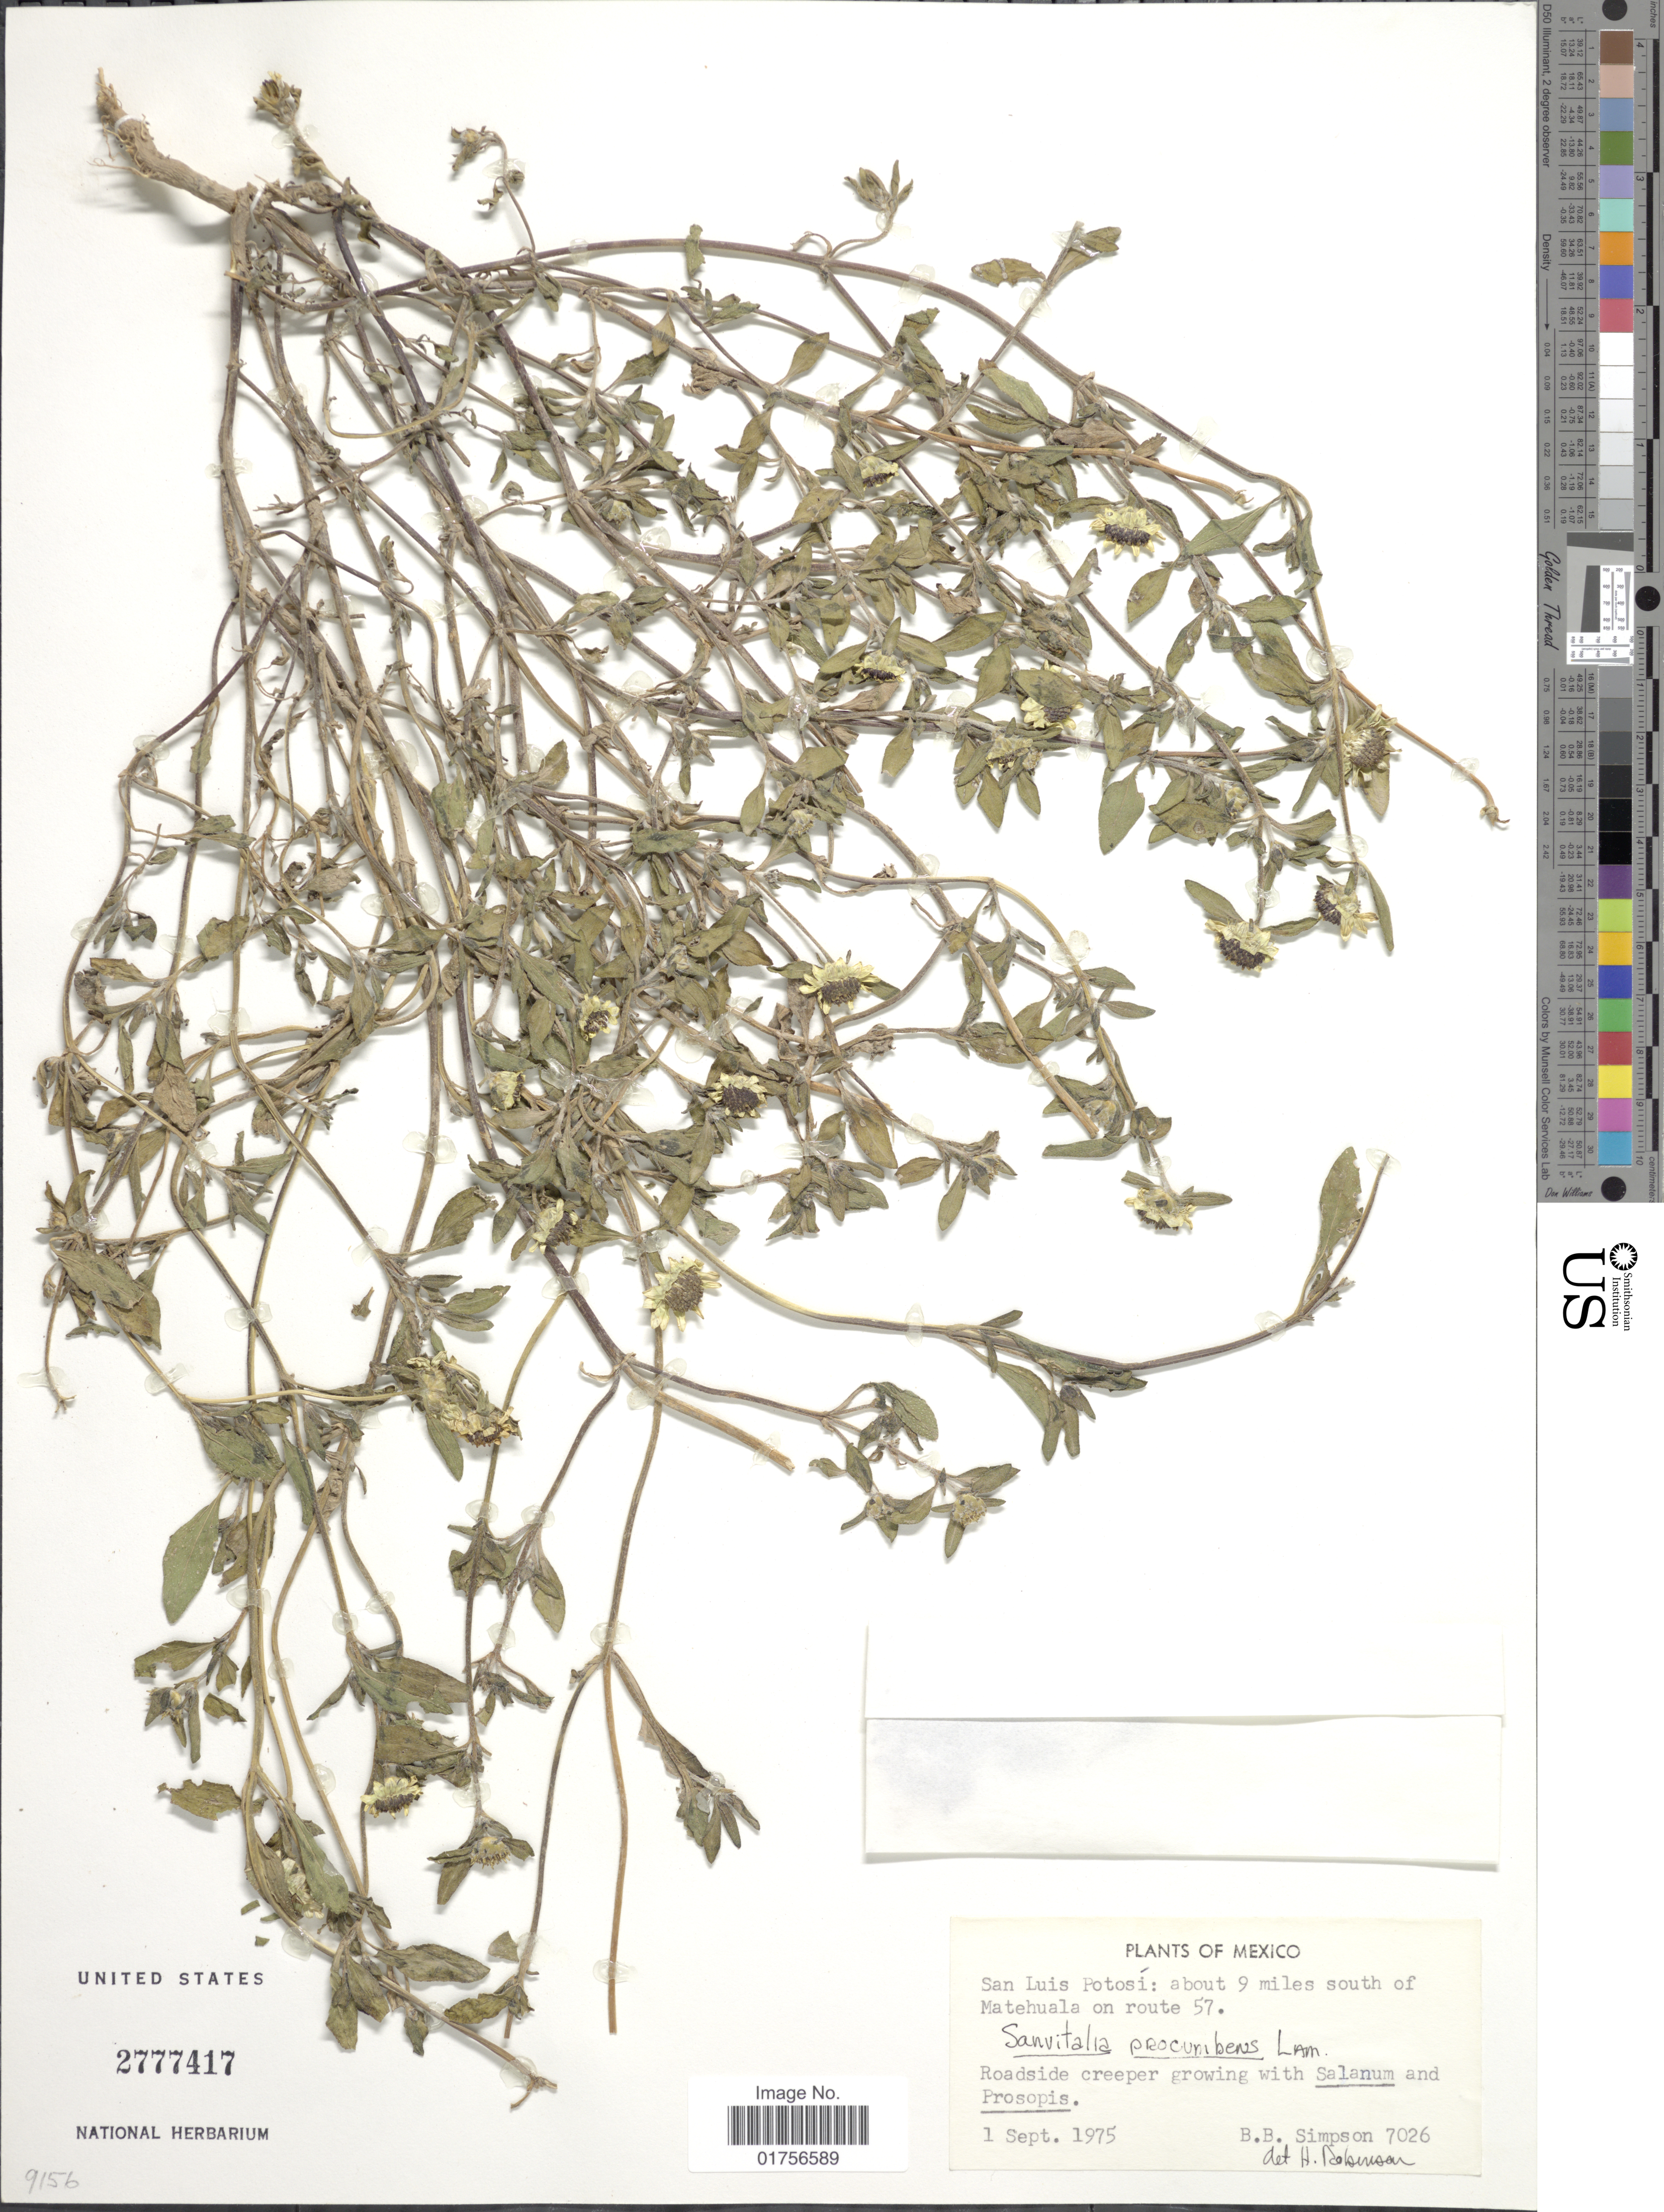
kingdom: Plantae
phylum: Tracheophyta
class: Magnoliopsida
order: Asterales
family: Asteraceae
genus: Sanvitalia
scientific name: Sanvitalia procumbens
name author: Lam.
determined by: Skibicki, Samuel V.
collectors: B. B. Simpson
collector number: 7026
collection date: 1975-09-01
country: Mexico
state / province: San Luis Potosí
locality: San Luis Potosi: about 9 miles south of matehuala on route 57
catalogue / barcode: US 2777417